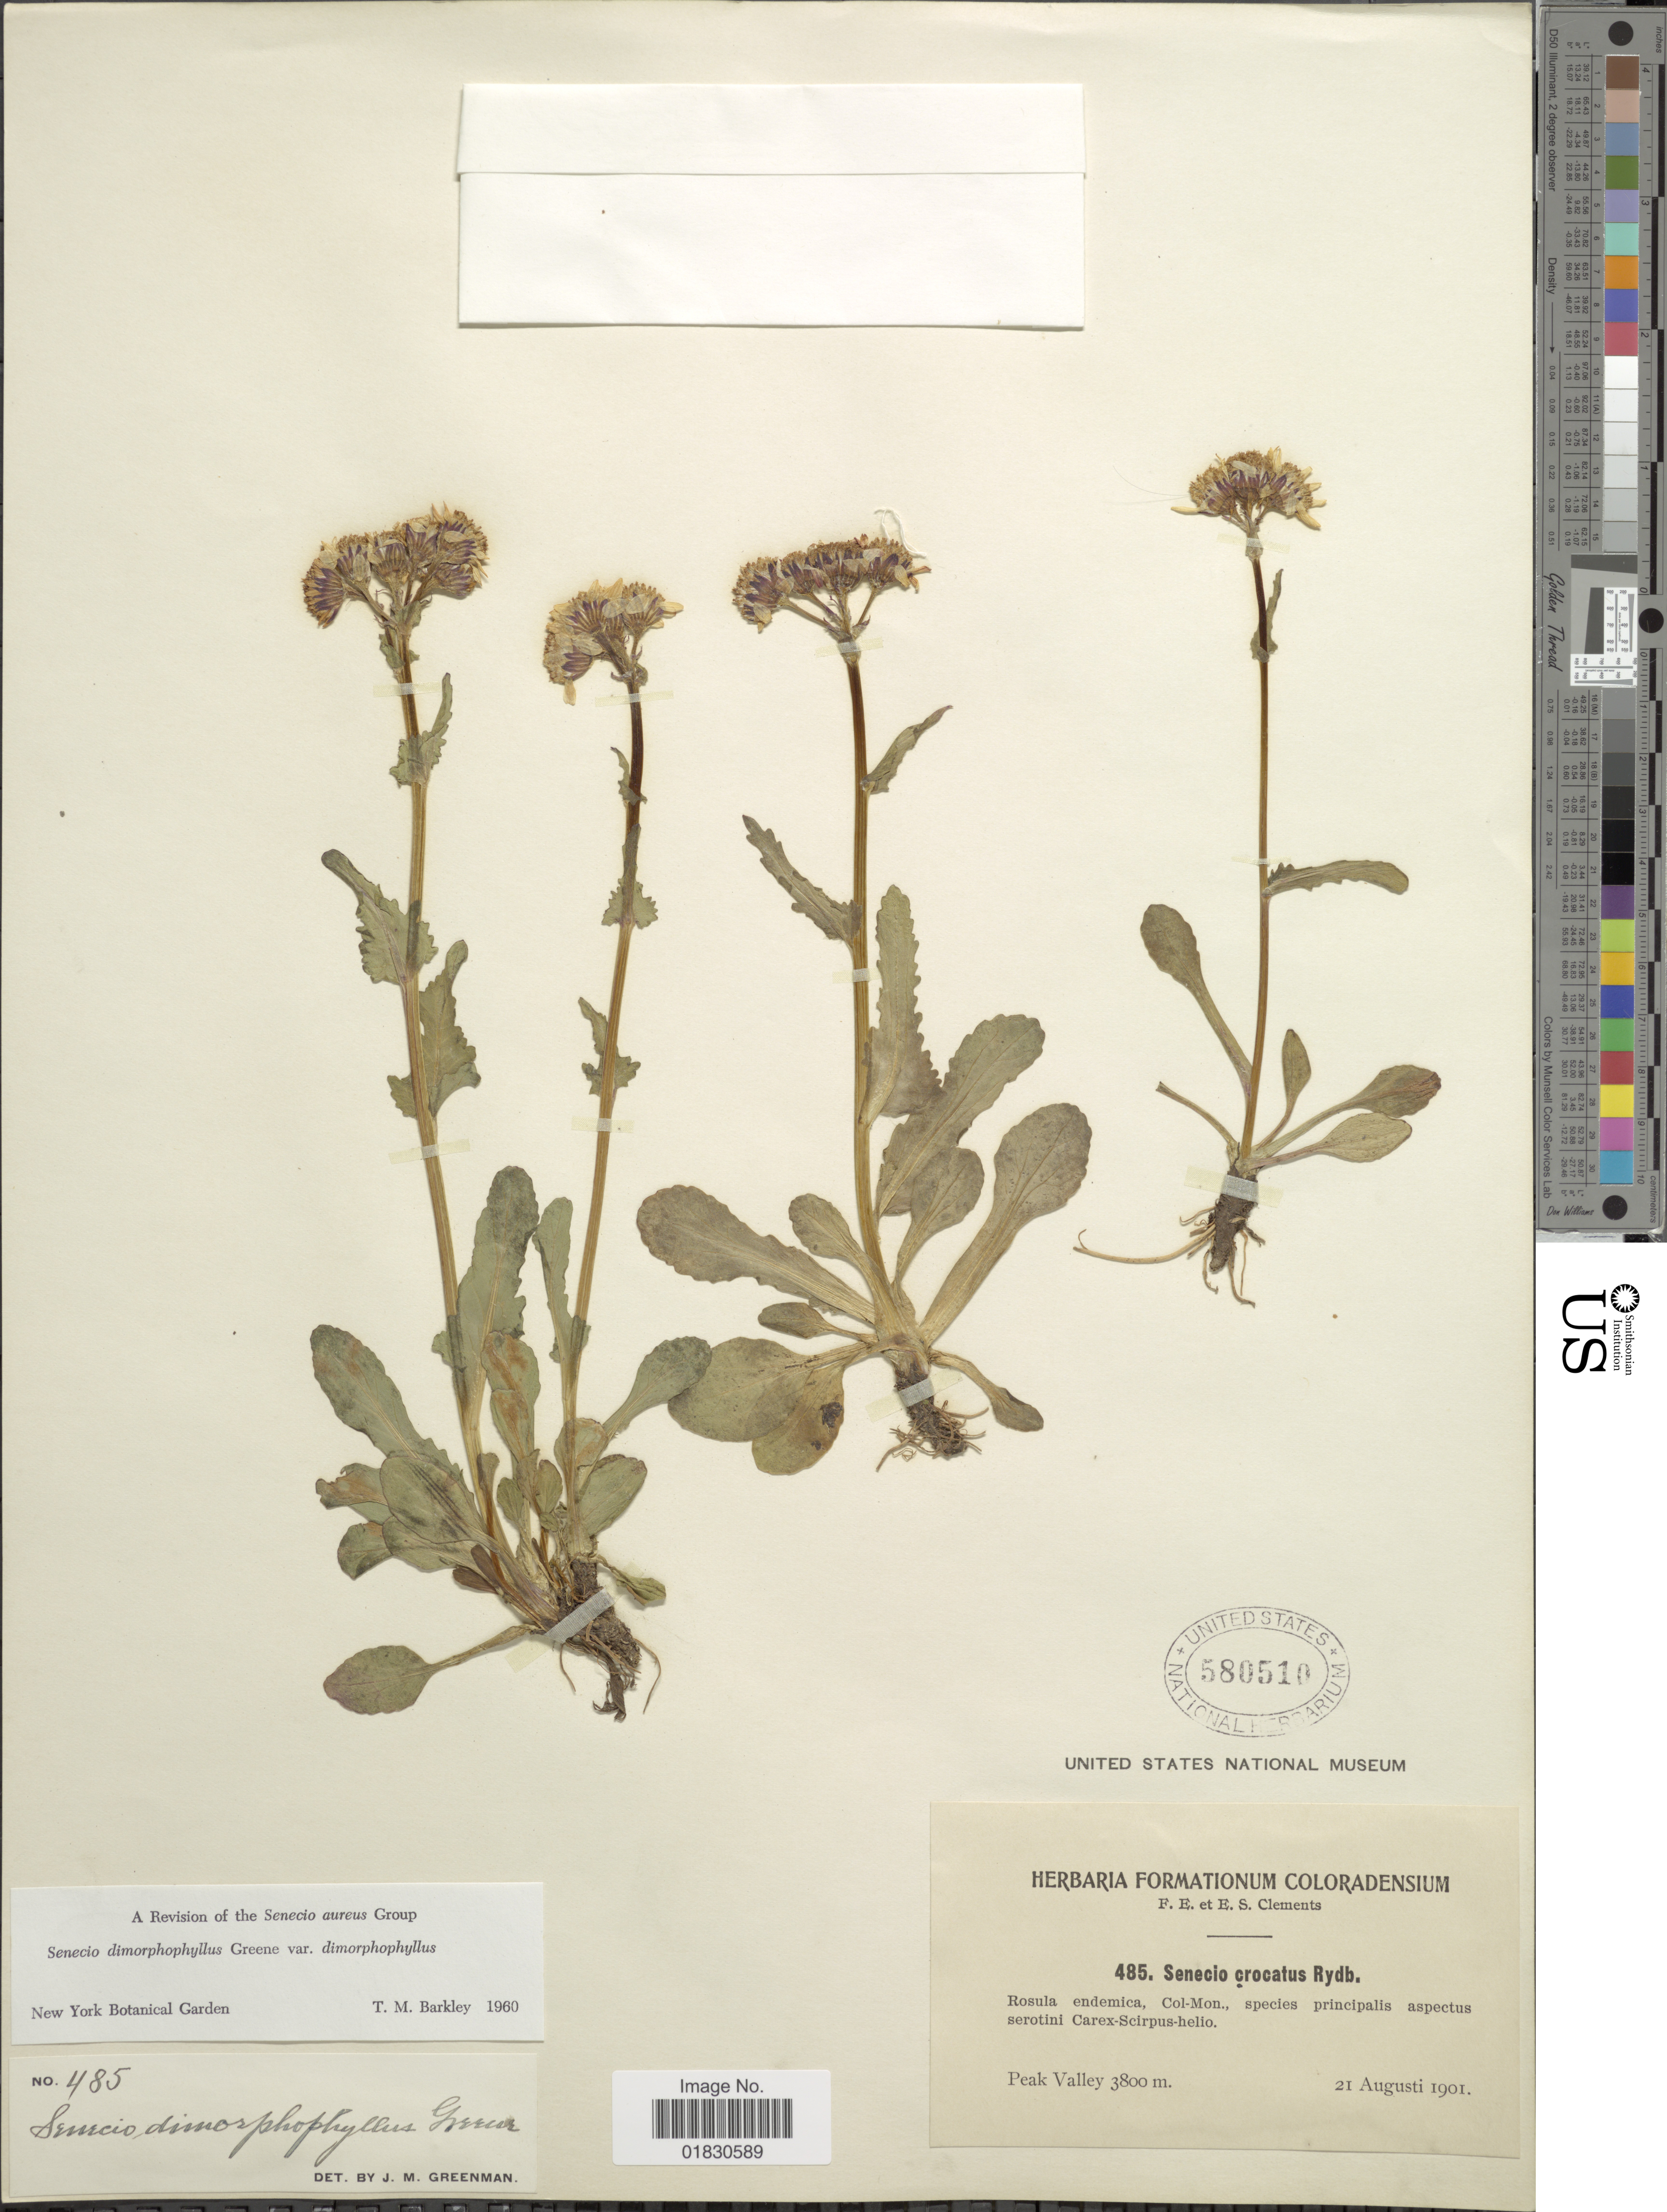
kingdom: Plantae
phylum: Tracheophyta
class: Magnoliopsida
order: Asterales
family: Asteraceae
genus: Packera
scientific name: Packera dimorphophylla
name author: (Greene) W.A. Weber & Á. Löve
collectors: F. E. Clements & E. S. Clements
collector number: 485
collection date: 1901-08-21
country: United States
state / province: Colorado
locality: Peak Valley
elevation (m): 3800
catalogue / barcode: US 580510